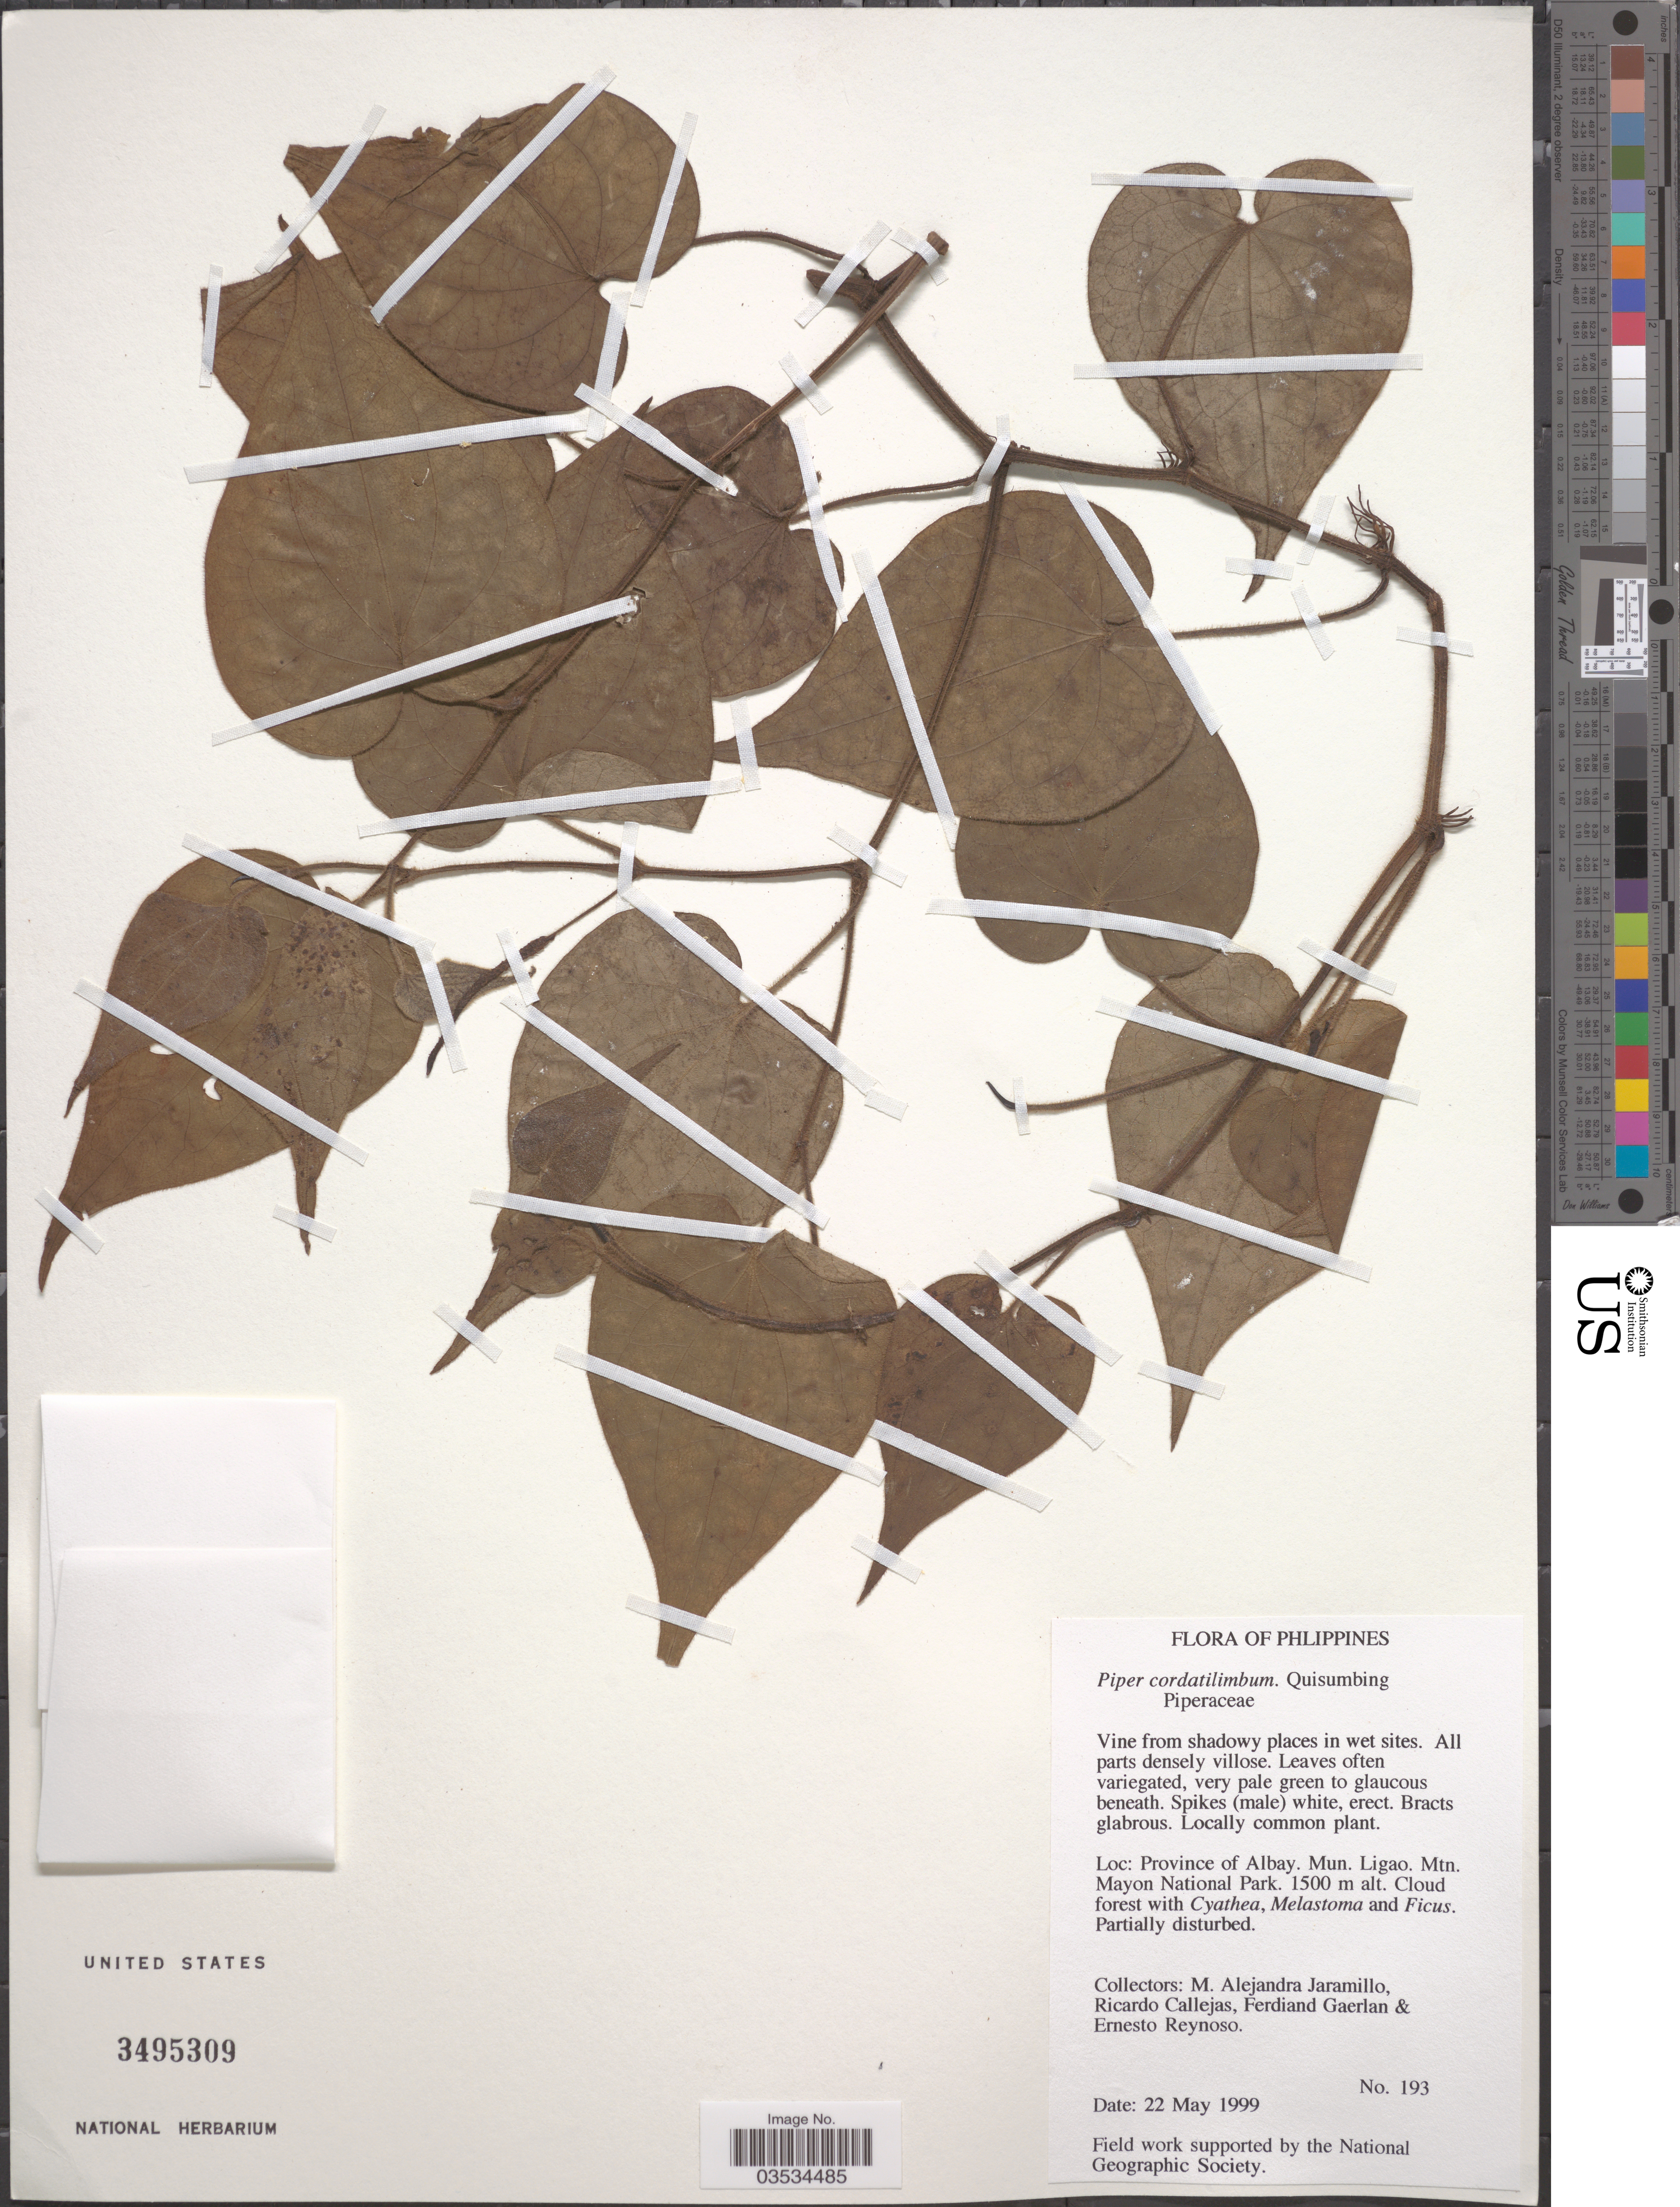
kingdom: Plantae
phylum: Tracheophyta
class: Magnoliopsida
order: Piperales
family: Piperaceae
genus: Piper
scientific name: Piper cordatilimbum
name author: Quisumb.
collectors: M. A. Jaramillo, R. Callejas, F. Gaerlan & E. Reynoso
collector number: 193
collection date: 1999-05-22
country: Philippines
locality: Province of Albay. Mun. Ligao. Mtn. Mayon National Park.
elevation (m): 1500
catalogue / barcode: US 3495309